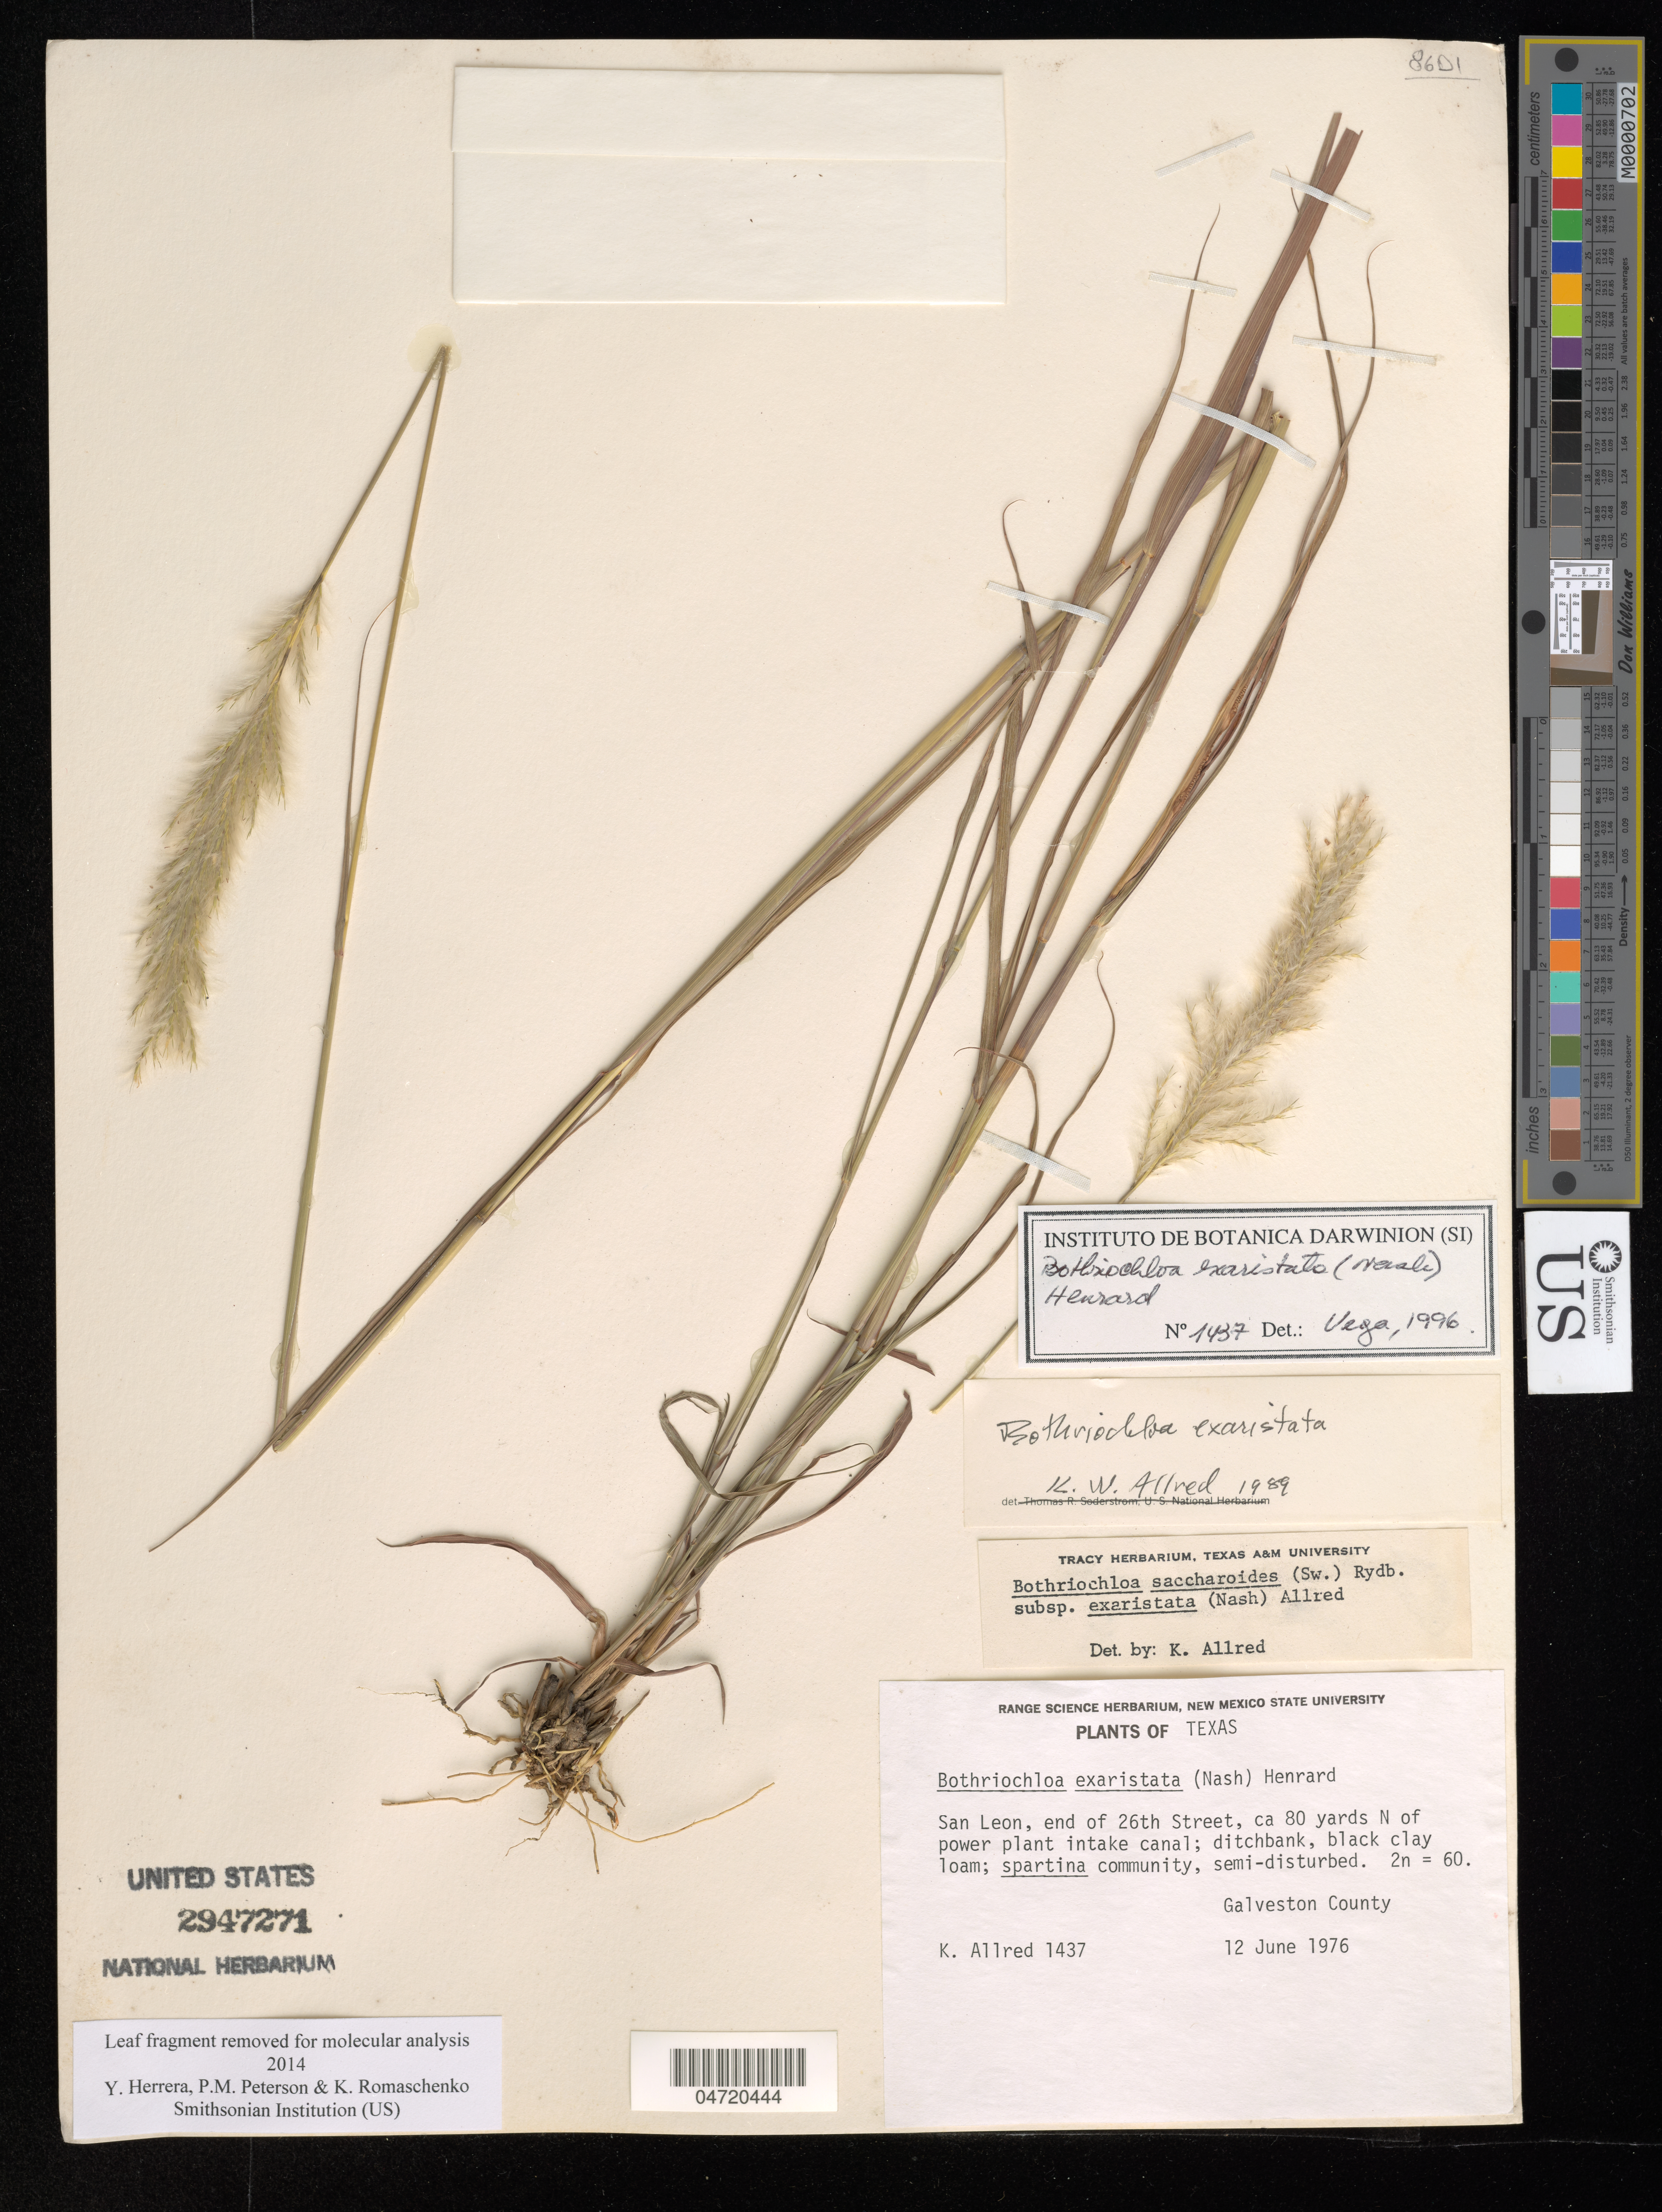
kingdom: Plantae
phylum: Tracheophyta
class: Liliopsida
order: Poales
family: Poaceae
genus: Bothriochloa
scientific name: Bothriochloa exaristata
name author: (Nash) Henr.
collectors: K. Allred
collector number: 1437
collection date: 1976-06-12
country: United States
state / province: Texas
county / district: Galveston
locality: San Leon, end of 26th Street, ca 80 yards N of power plant intake canal. Galveston County.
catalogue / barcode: US 2947271